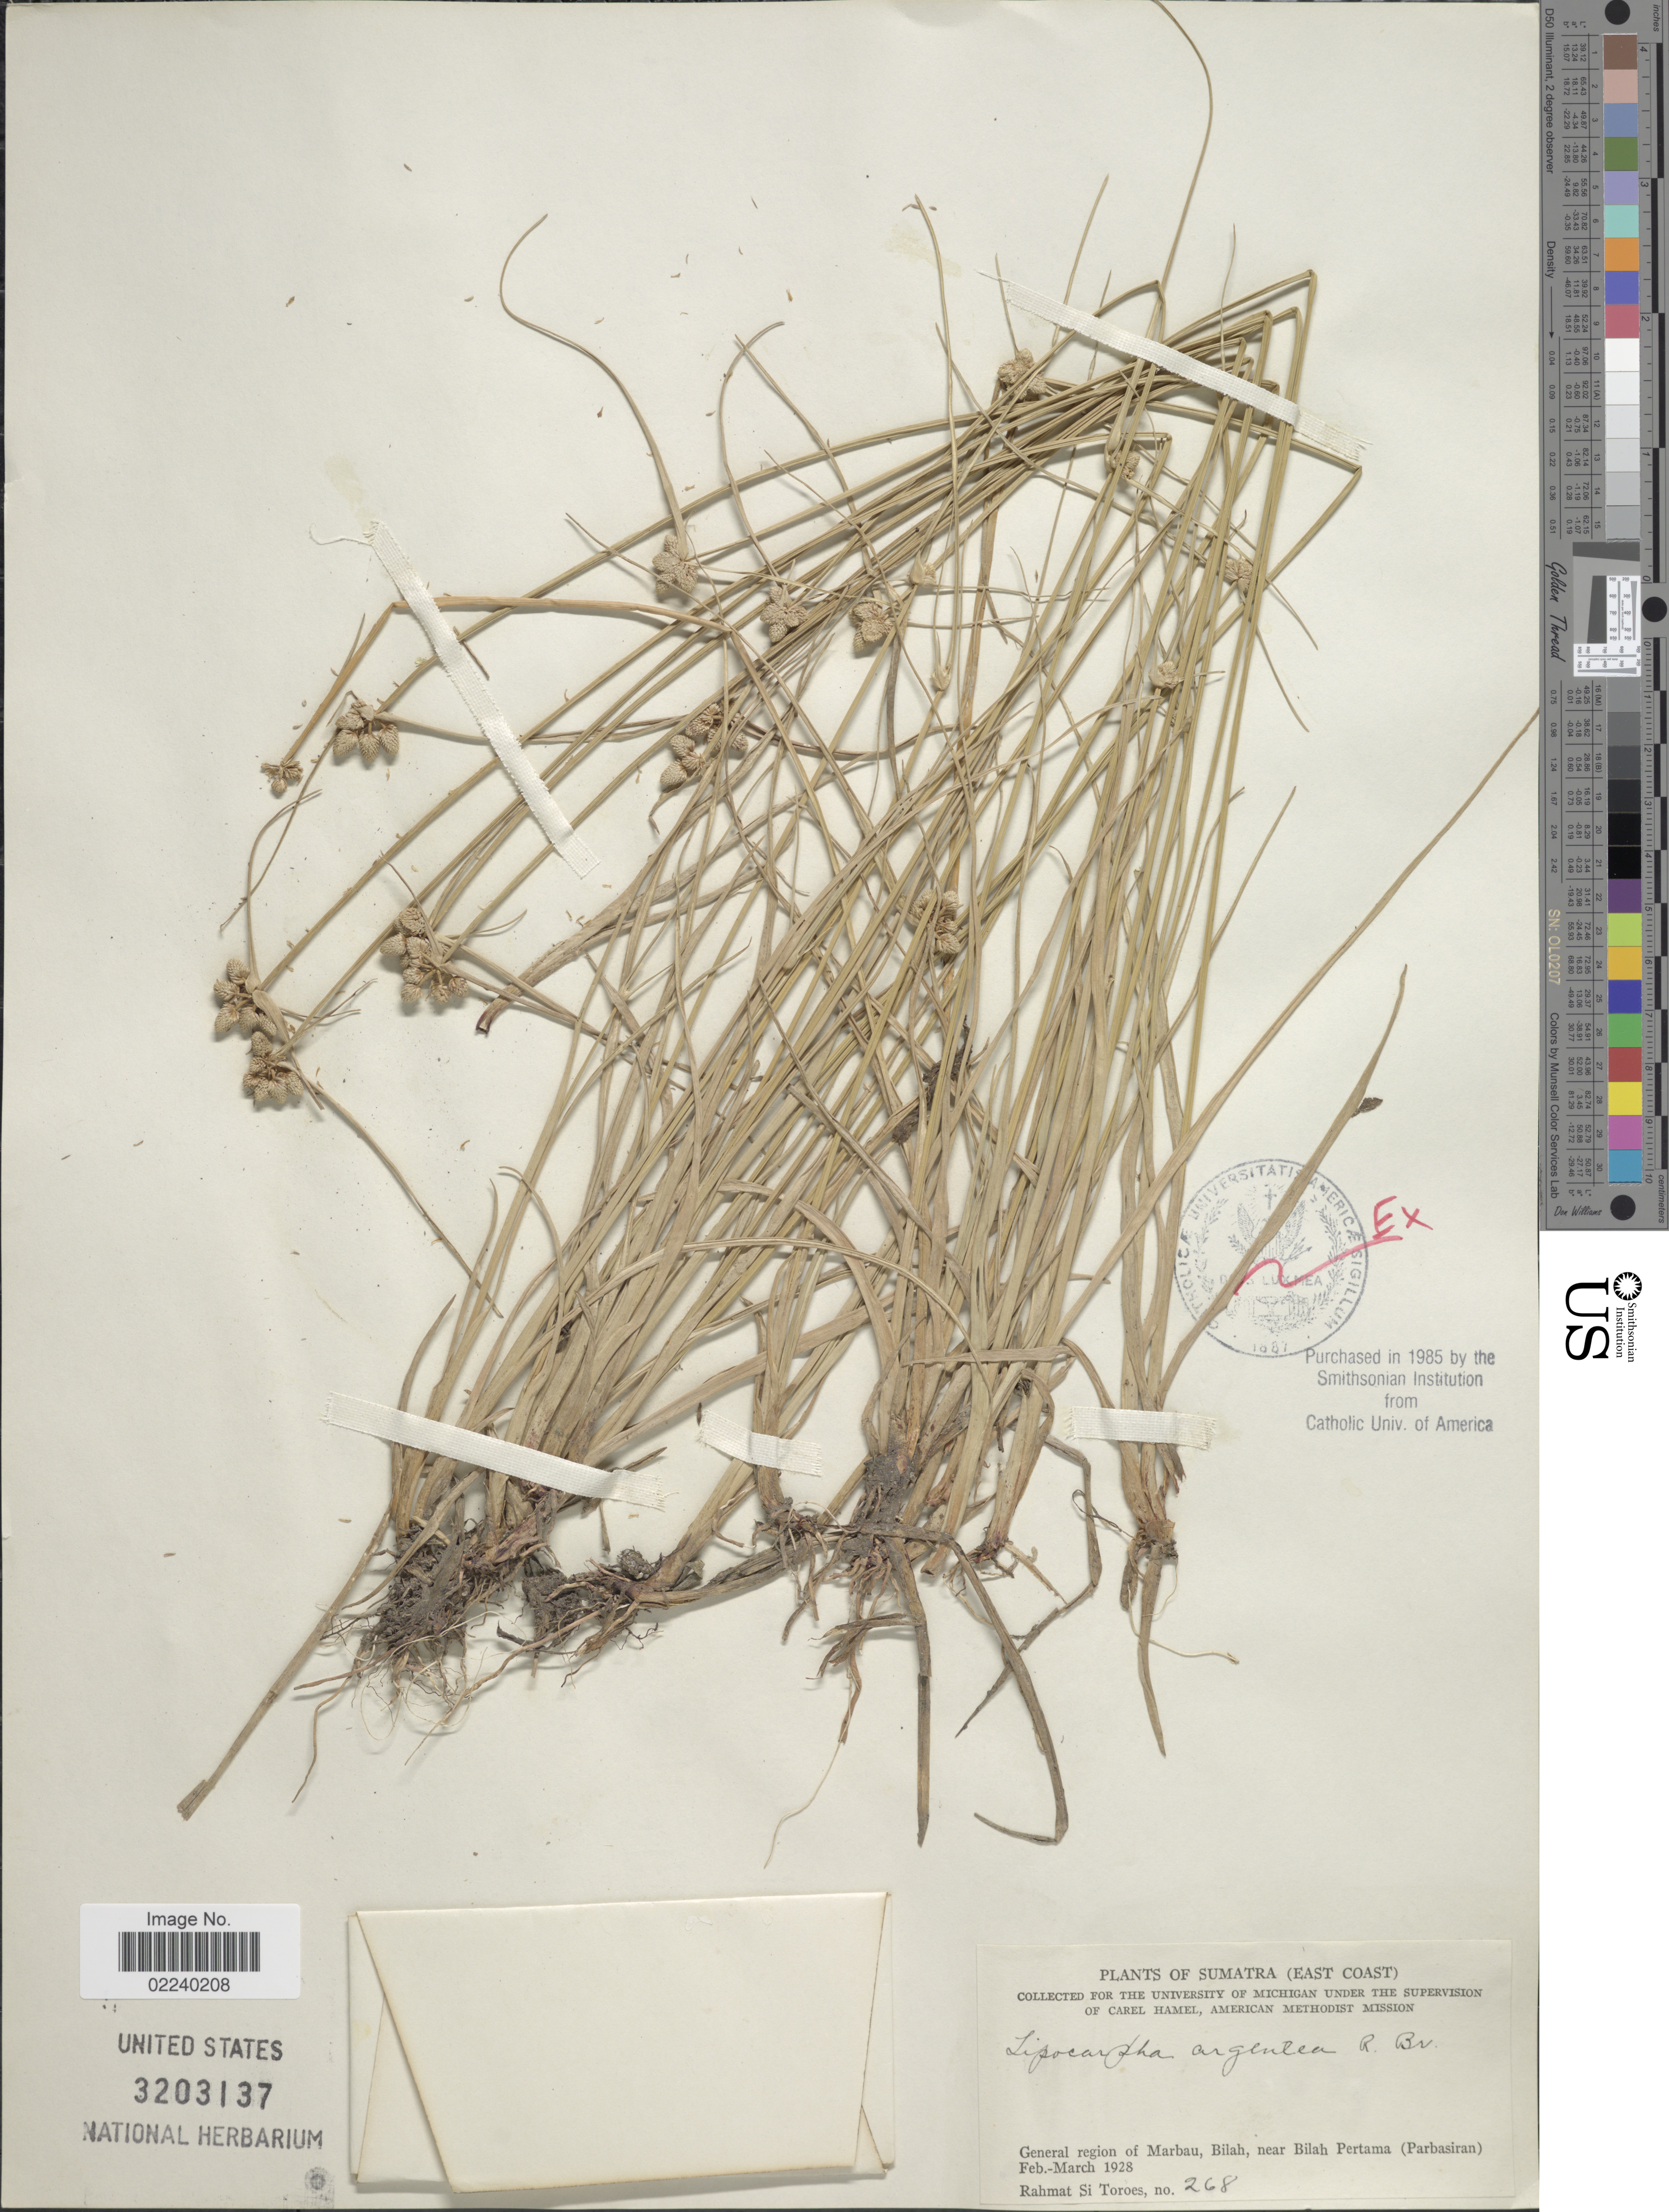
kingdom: Plantae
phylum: Tracheophyta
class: Liliopsida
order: Poales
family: Cyperaceae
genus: Cyperus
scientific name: Cyperus albescens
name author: (Steud.) Larridon & Govaerts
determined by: Strong, M. T., (US), Smithsonian Institution - National Museum of Natural History (UNITED STATES)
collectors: Rahmat Si Boeea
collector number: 268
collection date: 1928-02/1928-03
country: Indonesia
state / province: Sumatra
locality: East Coast, General region of Marbau, Bilah, near Bilah Pertama (Parbasiran)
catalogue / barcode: US 3203137